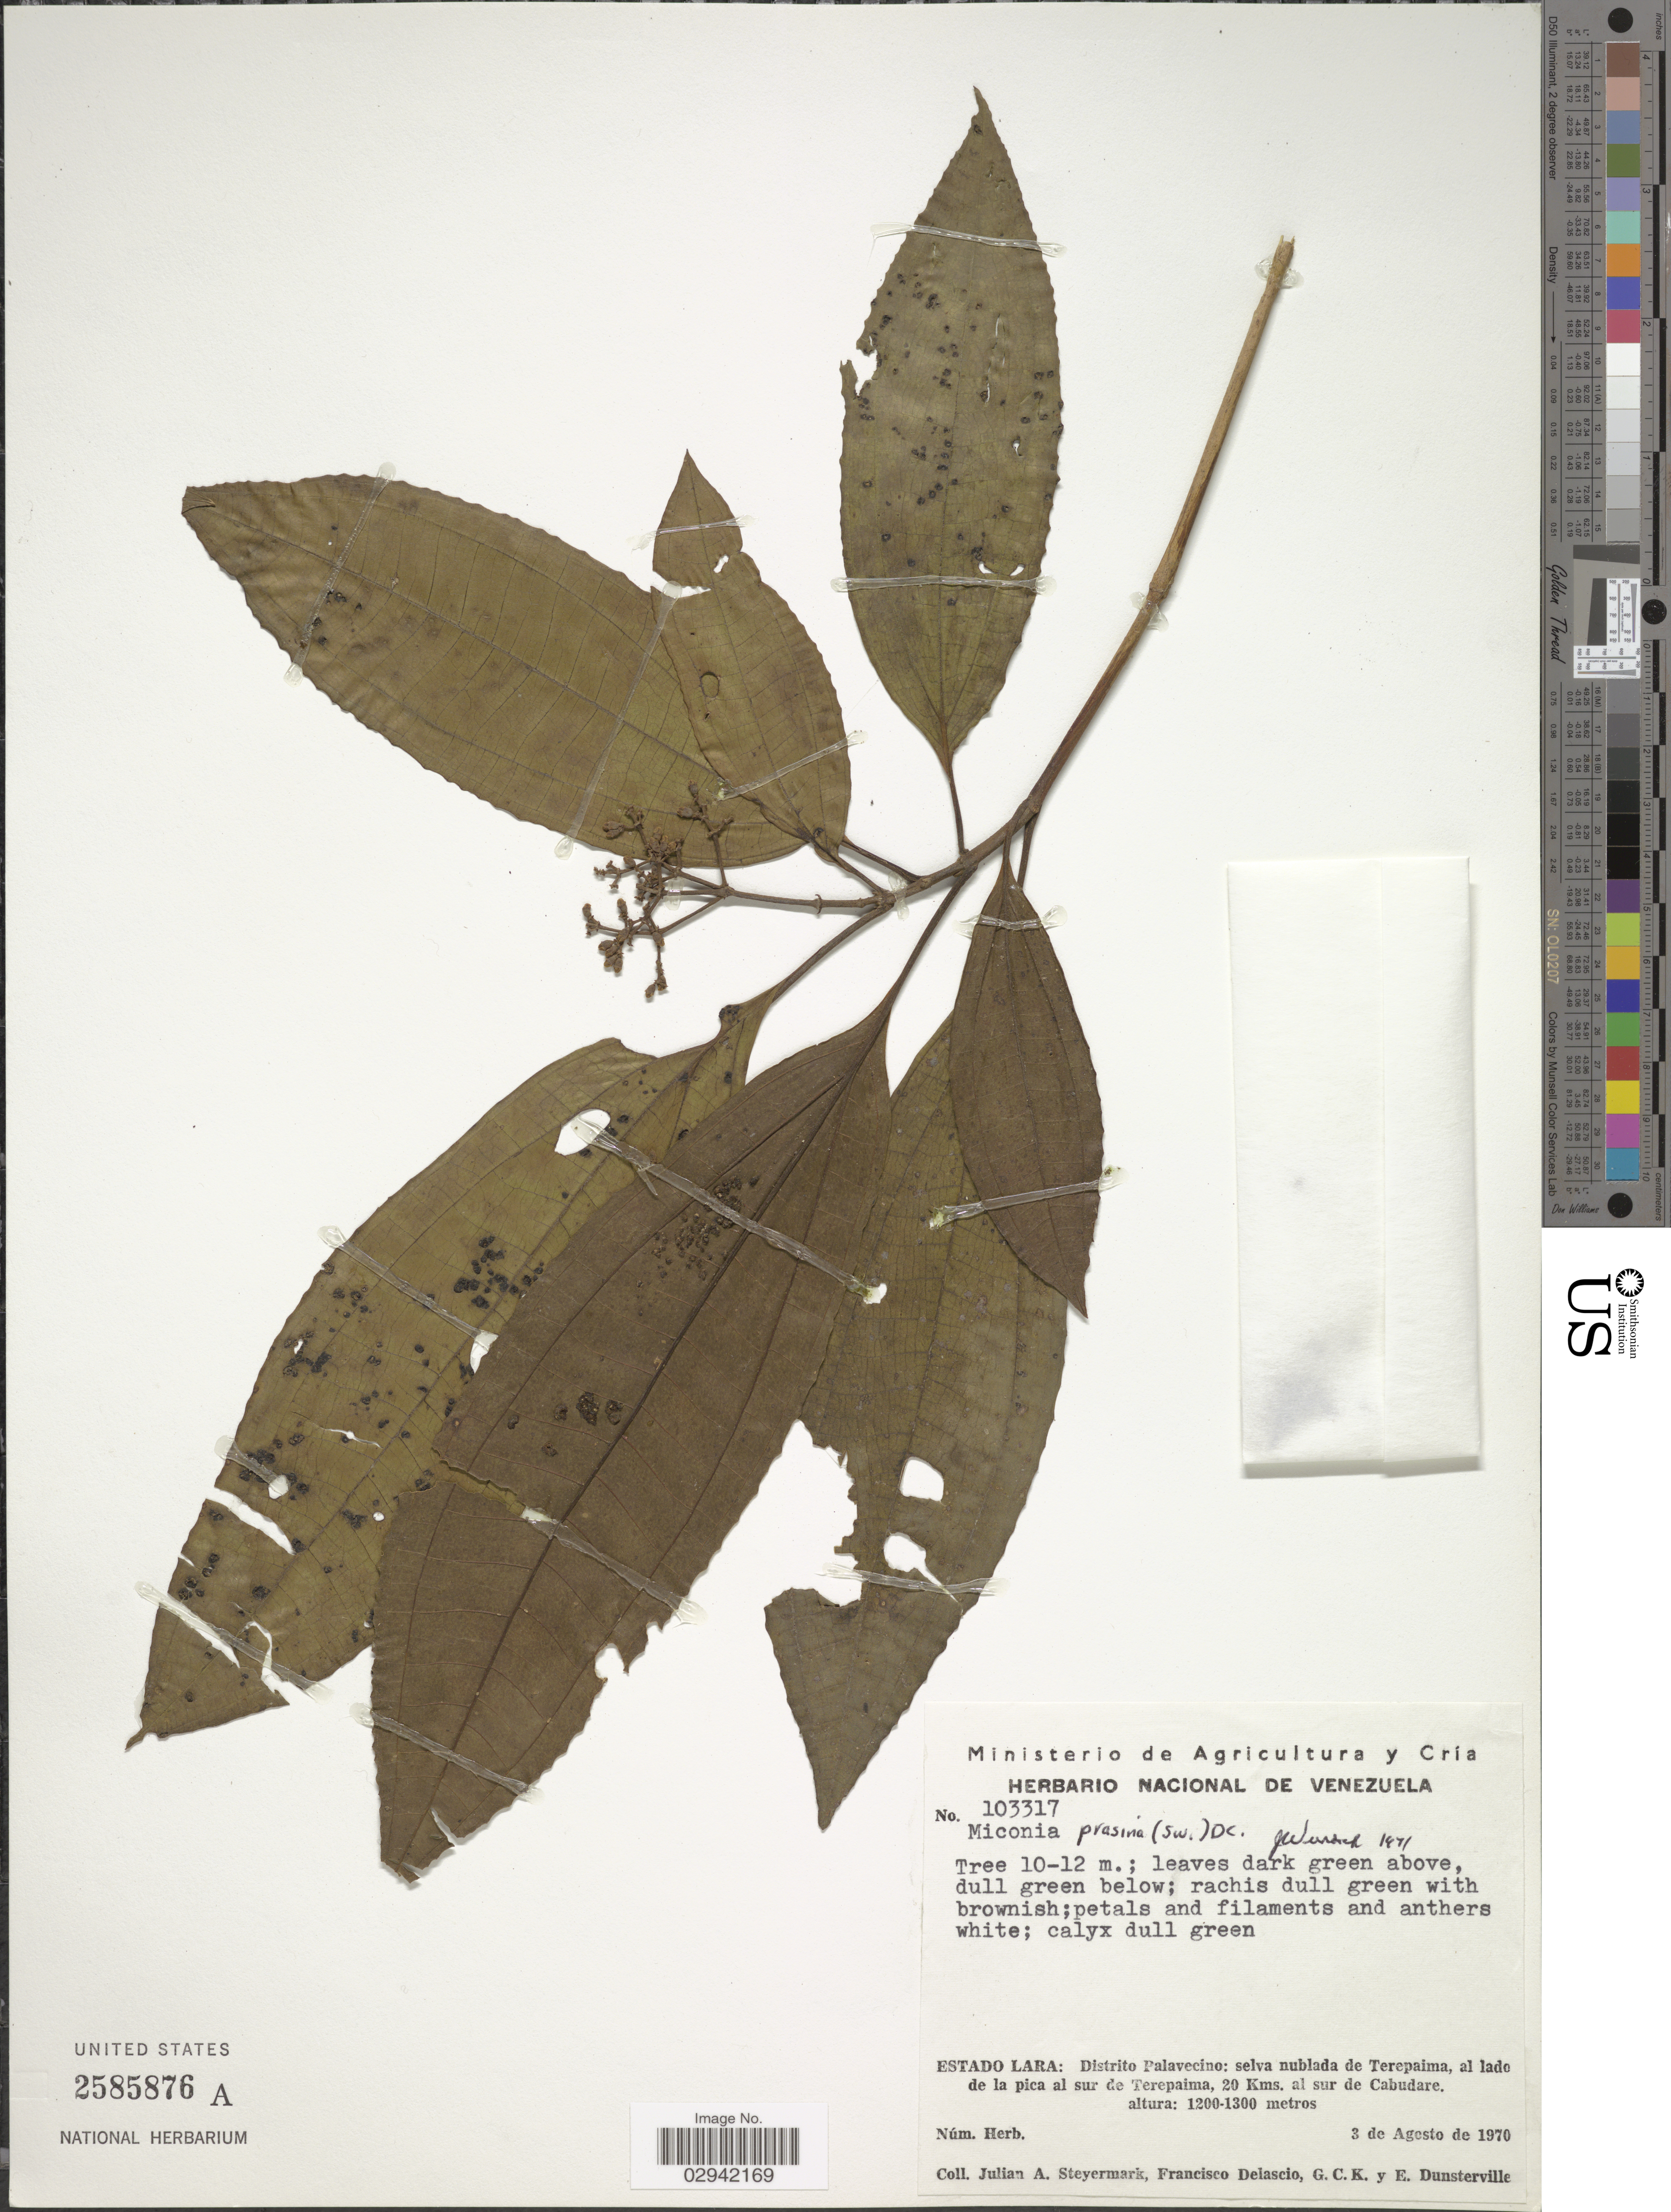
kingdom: Plantae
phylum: Tracheophyta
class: Magnoliopsida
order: Myrtales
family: Melastomataceae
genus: Miconia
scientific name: Miconia prasina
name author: (Sw.) DC.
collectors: J. Steyermark, F. Delascio, G. C. K. Dunsterville & E. Dunsterville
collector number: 103317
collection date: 1970-08-03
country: Venezuela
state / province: Lara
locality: Distrito Palavecino: selva nublada de Terepaima, al lado de la pica al sur de Terepaima, 20 Kms. al sur de Cabudare.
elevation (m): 1200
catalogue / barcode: US 2585875A